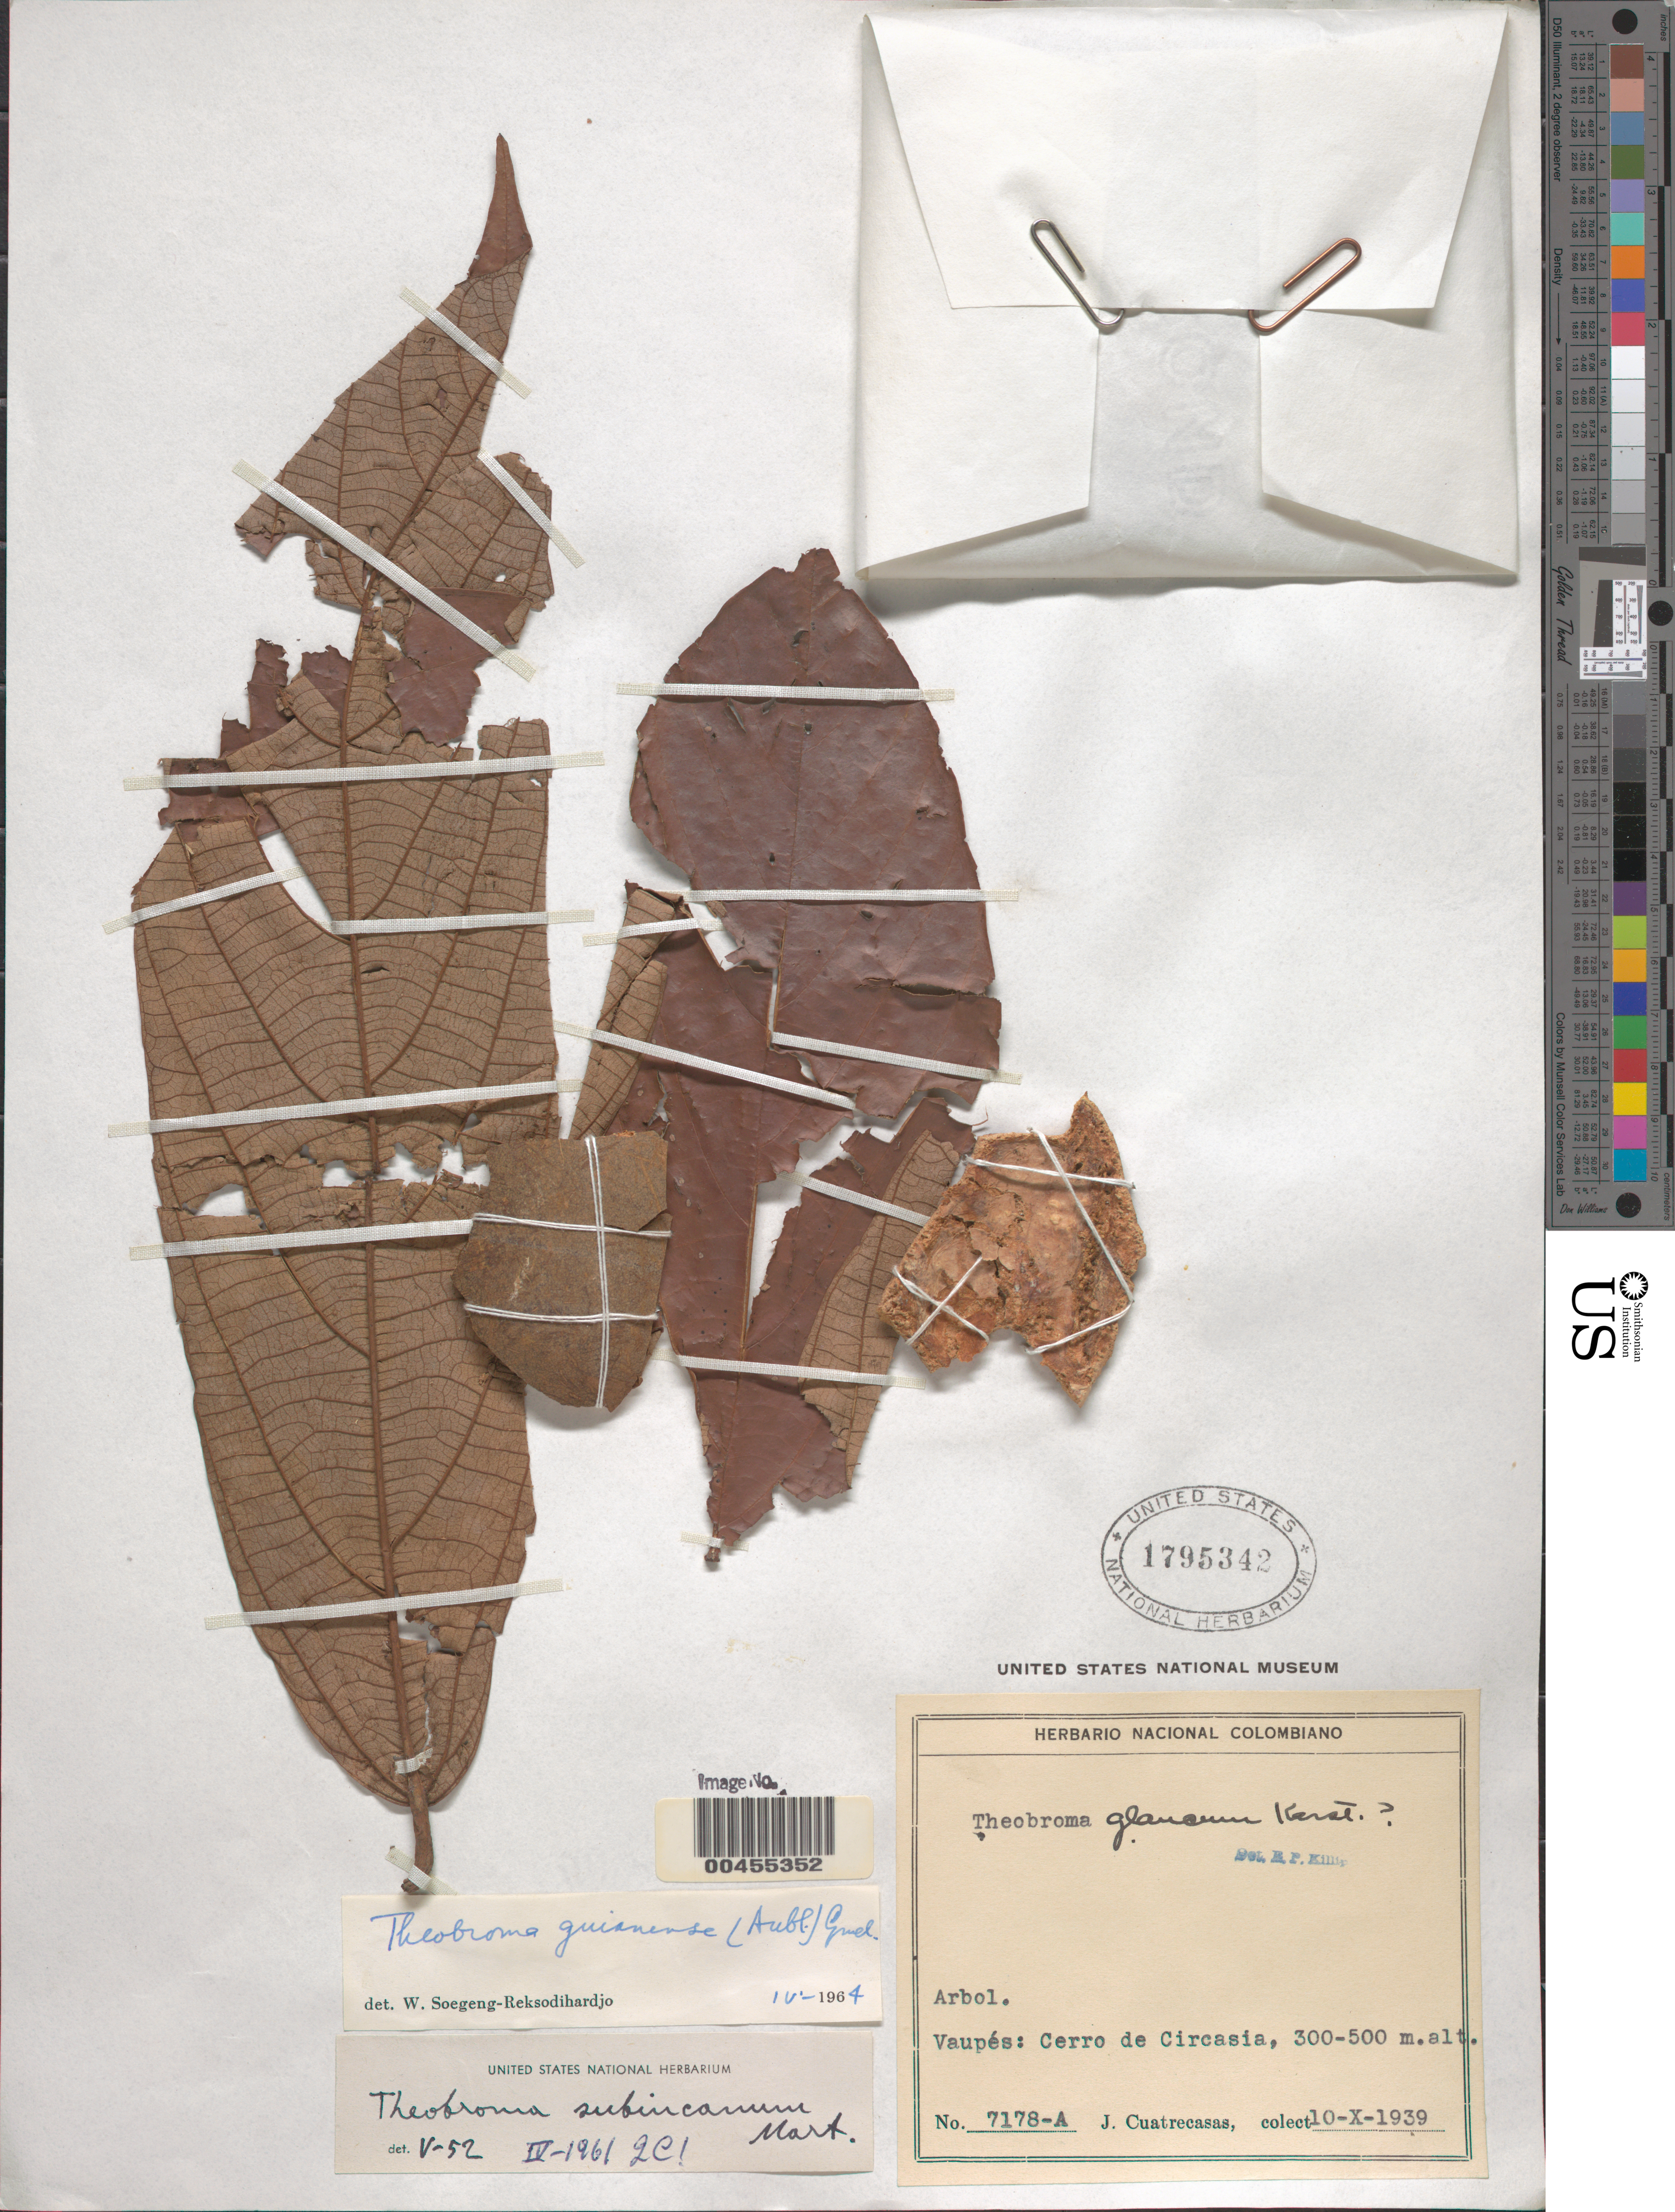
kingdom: Plantae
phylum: Tracheophyta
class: Magnoliopsida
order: Malvales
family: Malvaceae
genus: Theobroma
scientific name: Theobroma subincanum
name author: Mart.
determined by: Cuatrecasas, J.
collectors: J. Cuatrecasas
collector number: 7178-A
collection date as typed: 10 Oct 1939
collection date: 1939-10-10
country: Colombia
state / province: Vaupés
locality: Cerro de Circasia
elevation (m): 300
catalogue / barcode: US 1795342